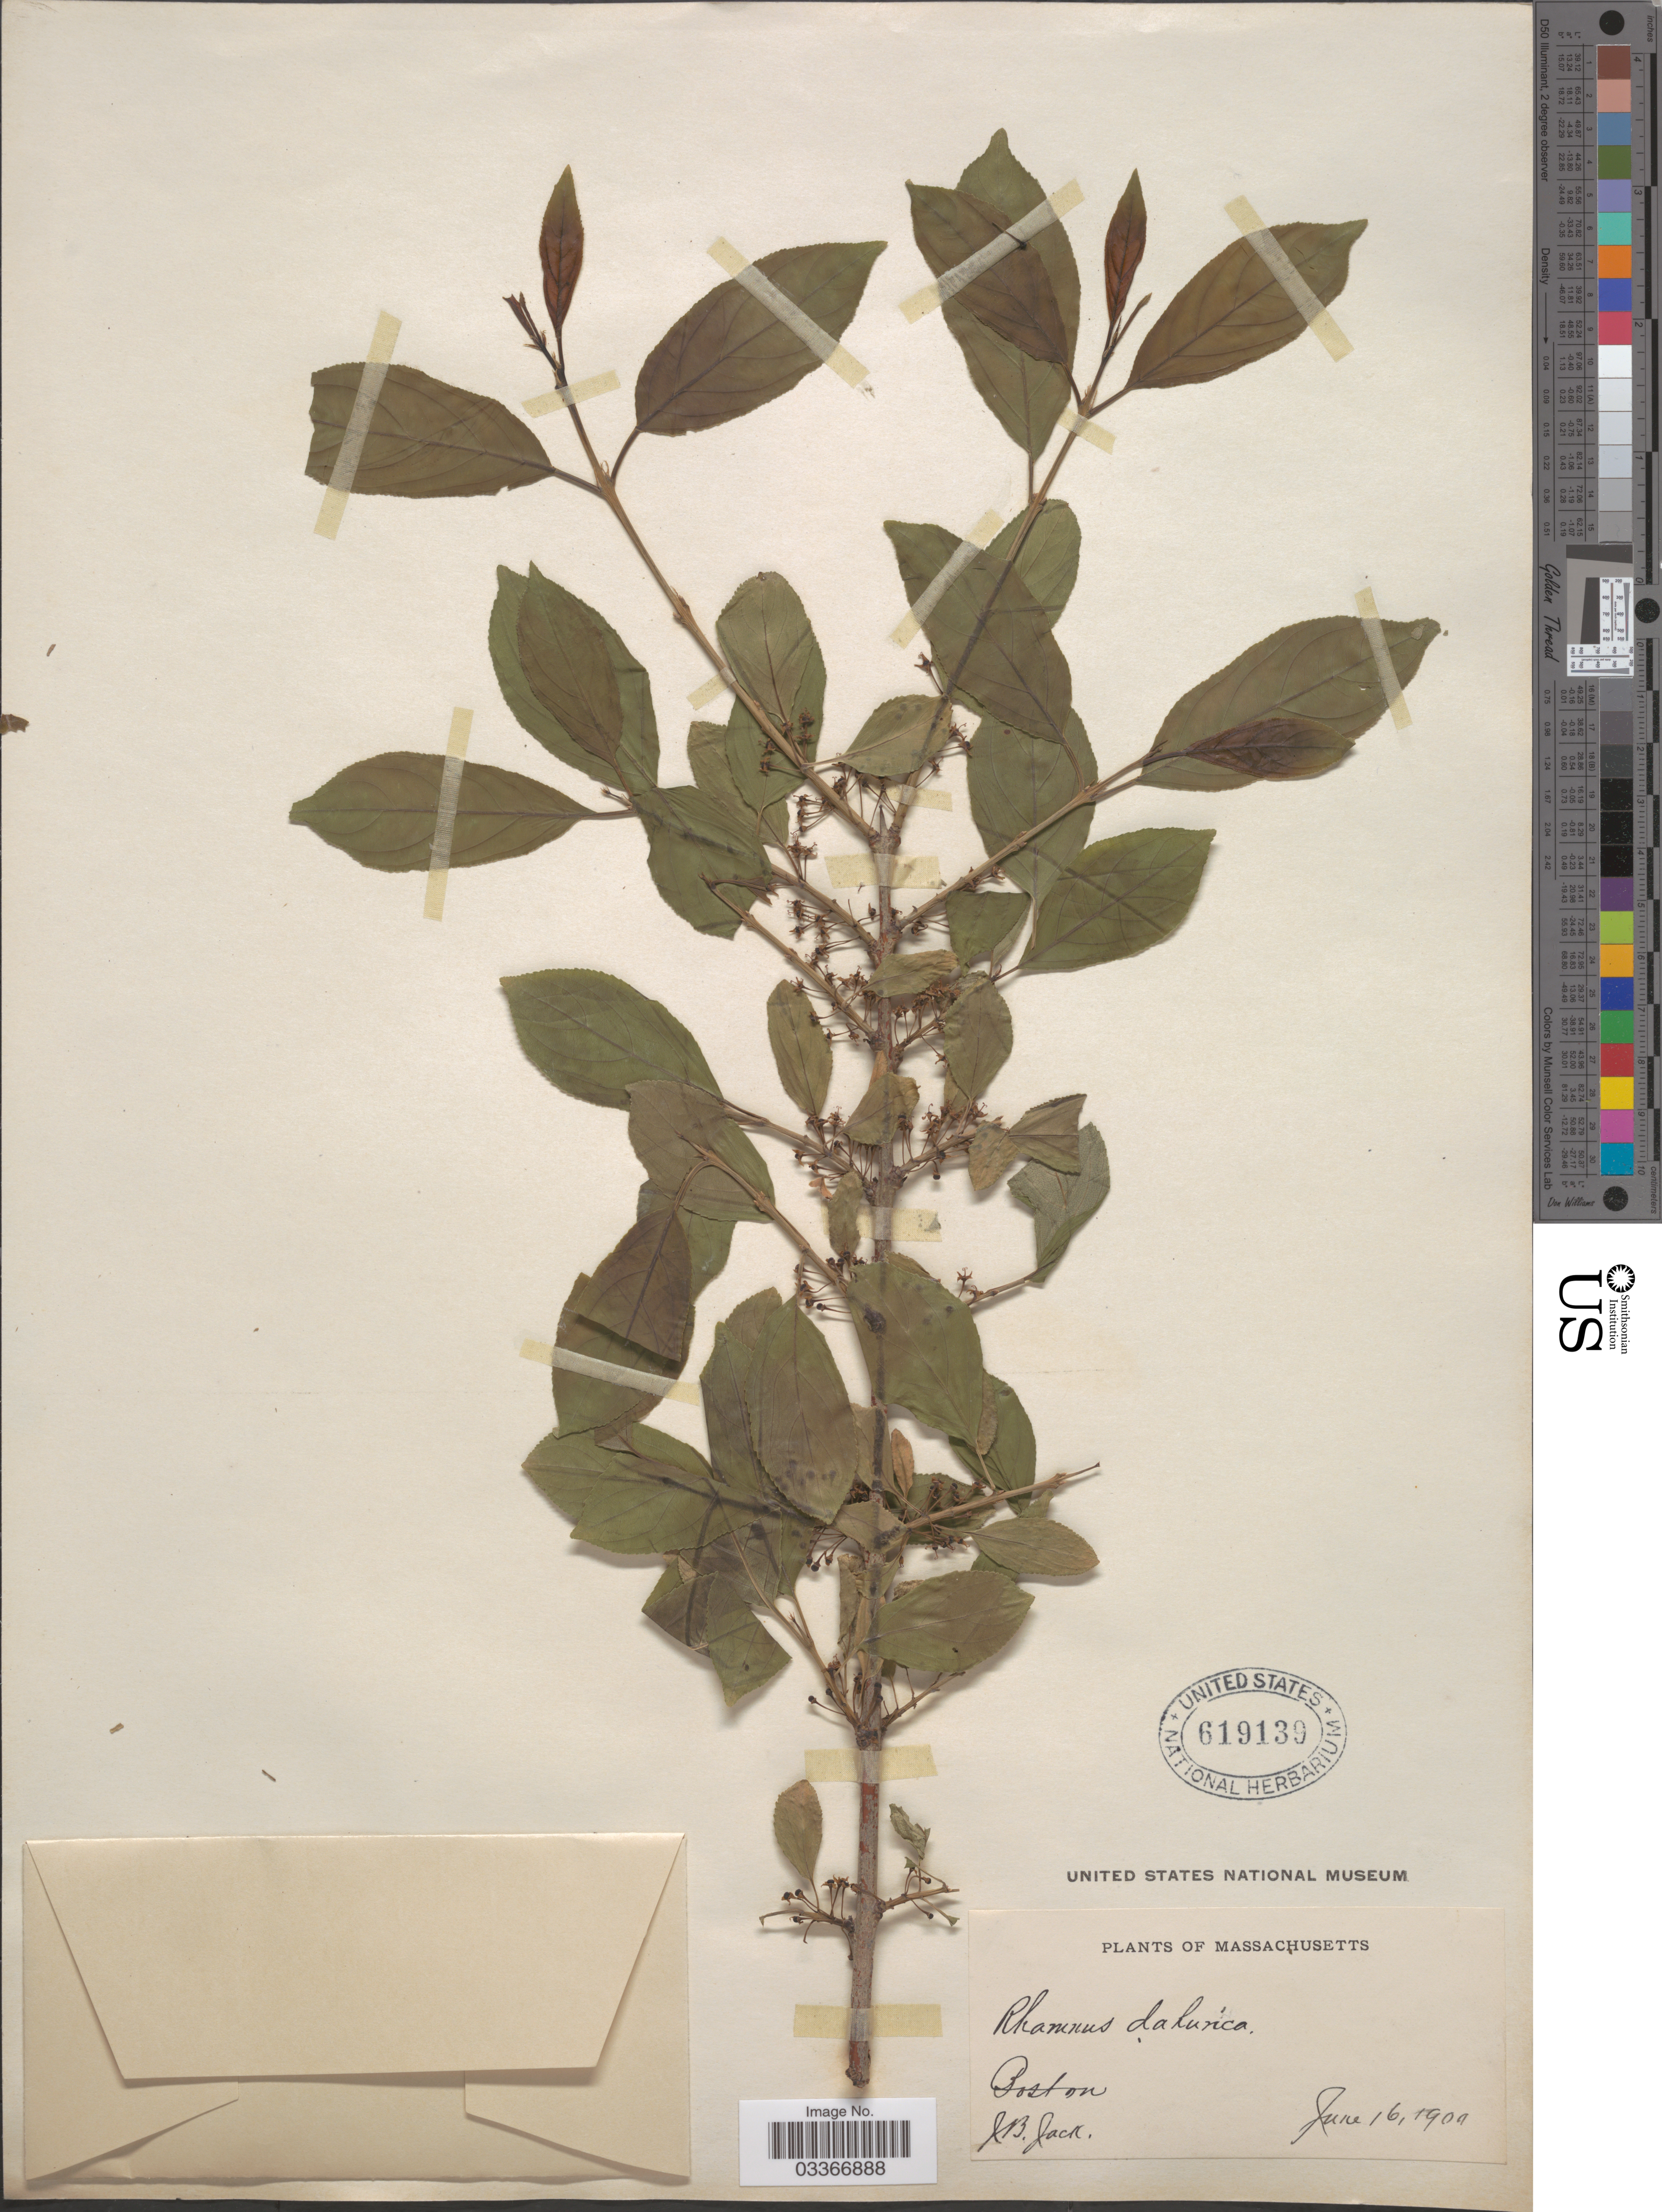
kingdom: Plantae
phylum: Tracheophyta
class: Magnoliopsida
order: Rosales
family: Rhamnaceae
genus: Rhamnus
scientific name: Rhamnus davurica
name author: Pall.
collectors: J. B. Jack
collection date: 1909-06-16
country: United States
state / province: Massachusetts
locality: Boston.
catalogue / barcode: US 619139